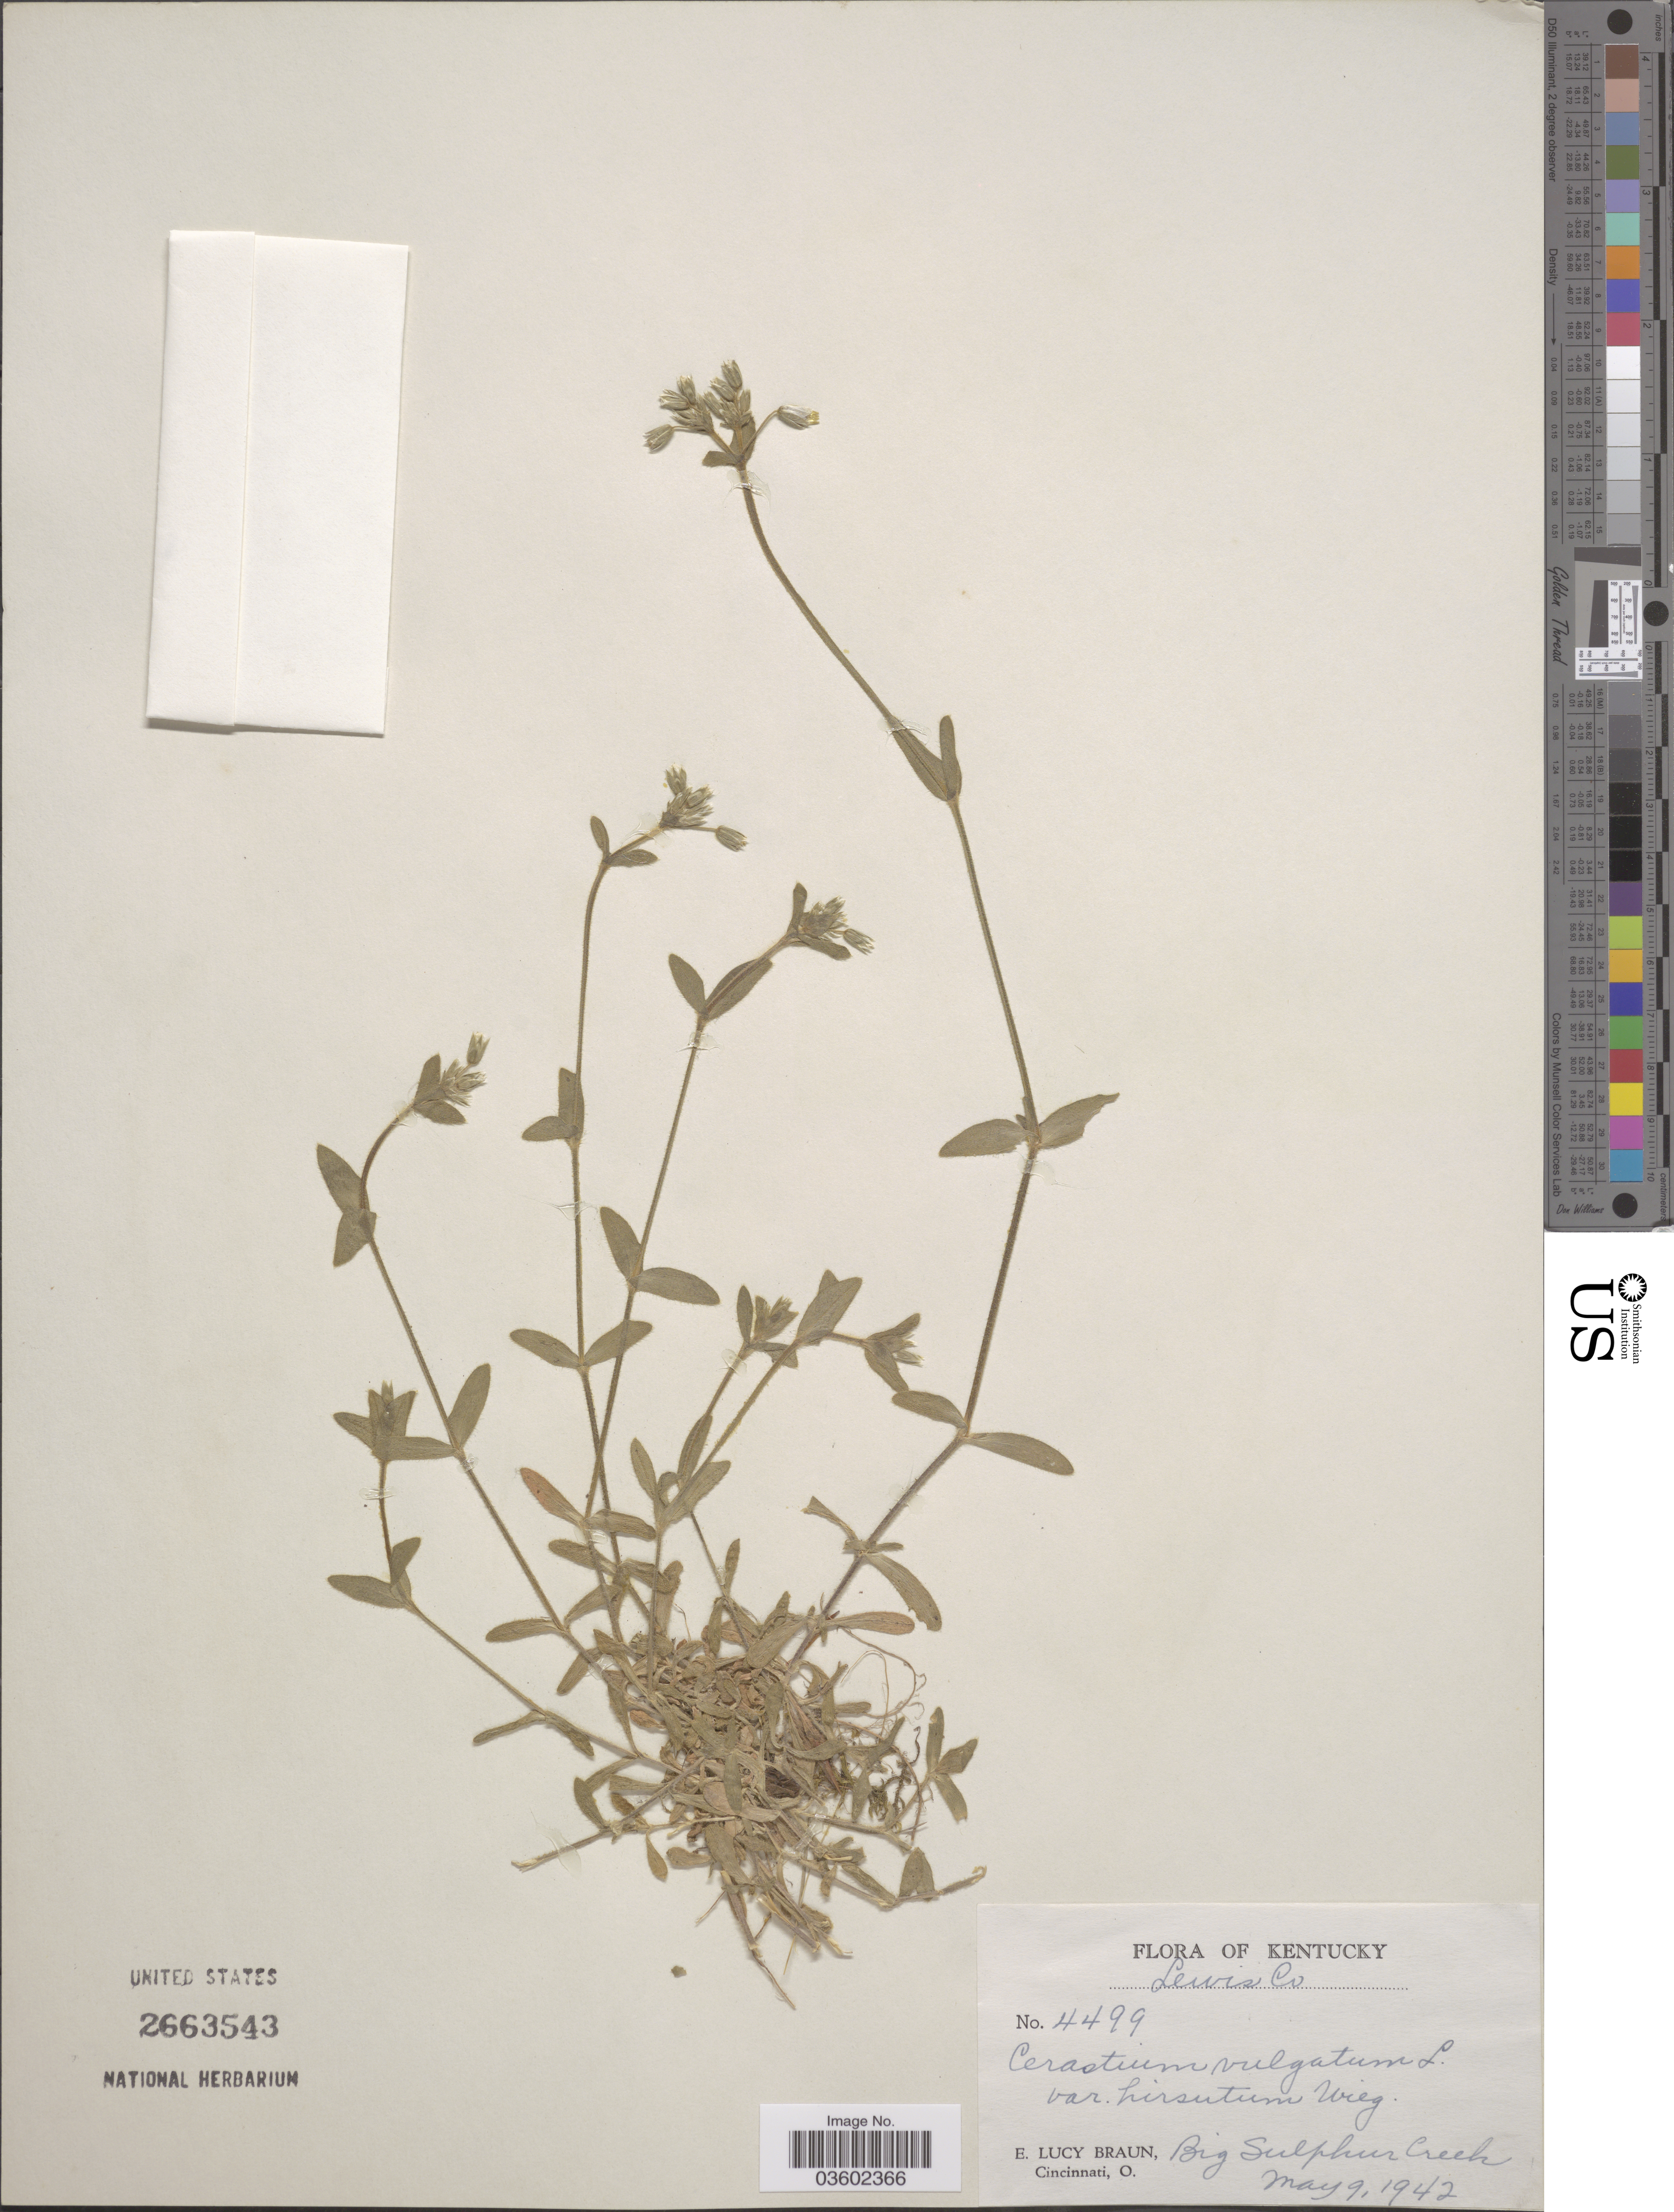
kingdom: Plantae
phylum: Tracheophyta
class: Magnoliopsida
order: Caryophyllales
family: Caryophyllaceae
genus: Cerastium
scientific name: Cerastium vulgatum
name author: L.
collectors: E. L. Braun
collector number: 4499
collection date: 1942-05-09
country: United States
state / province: Kentucky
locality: Lewis Co. Big Sulphur Creek.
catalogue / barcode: US 2663543